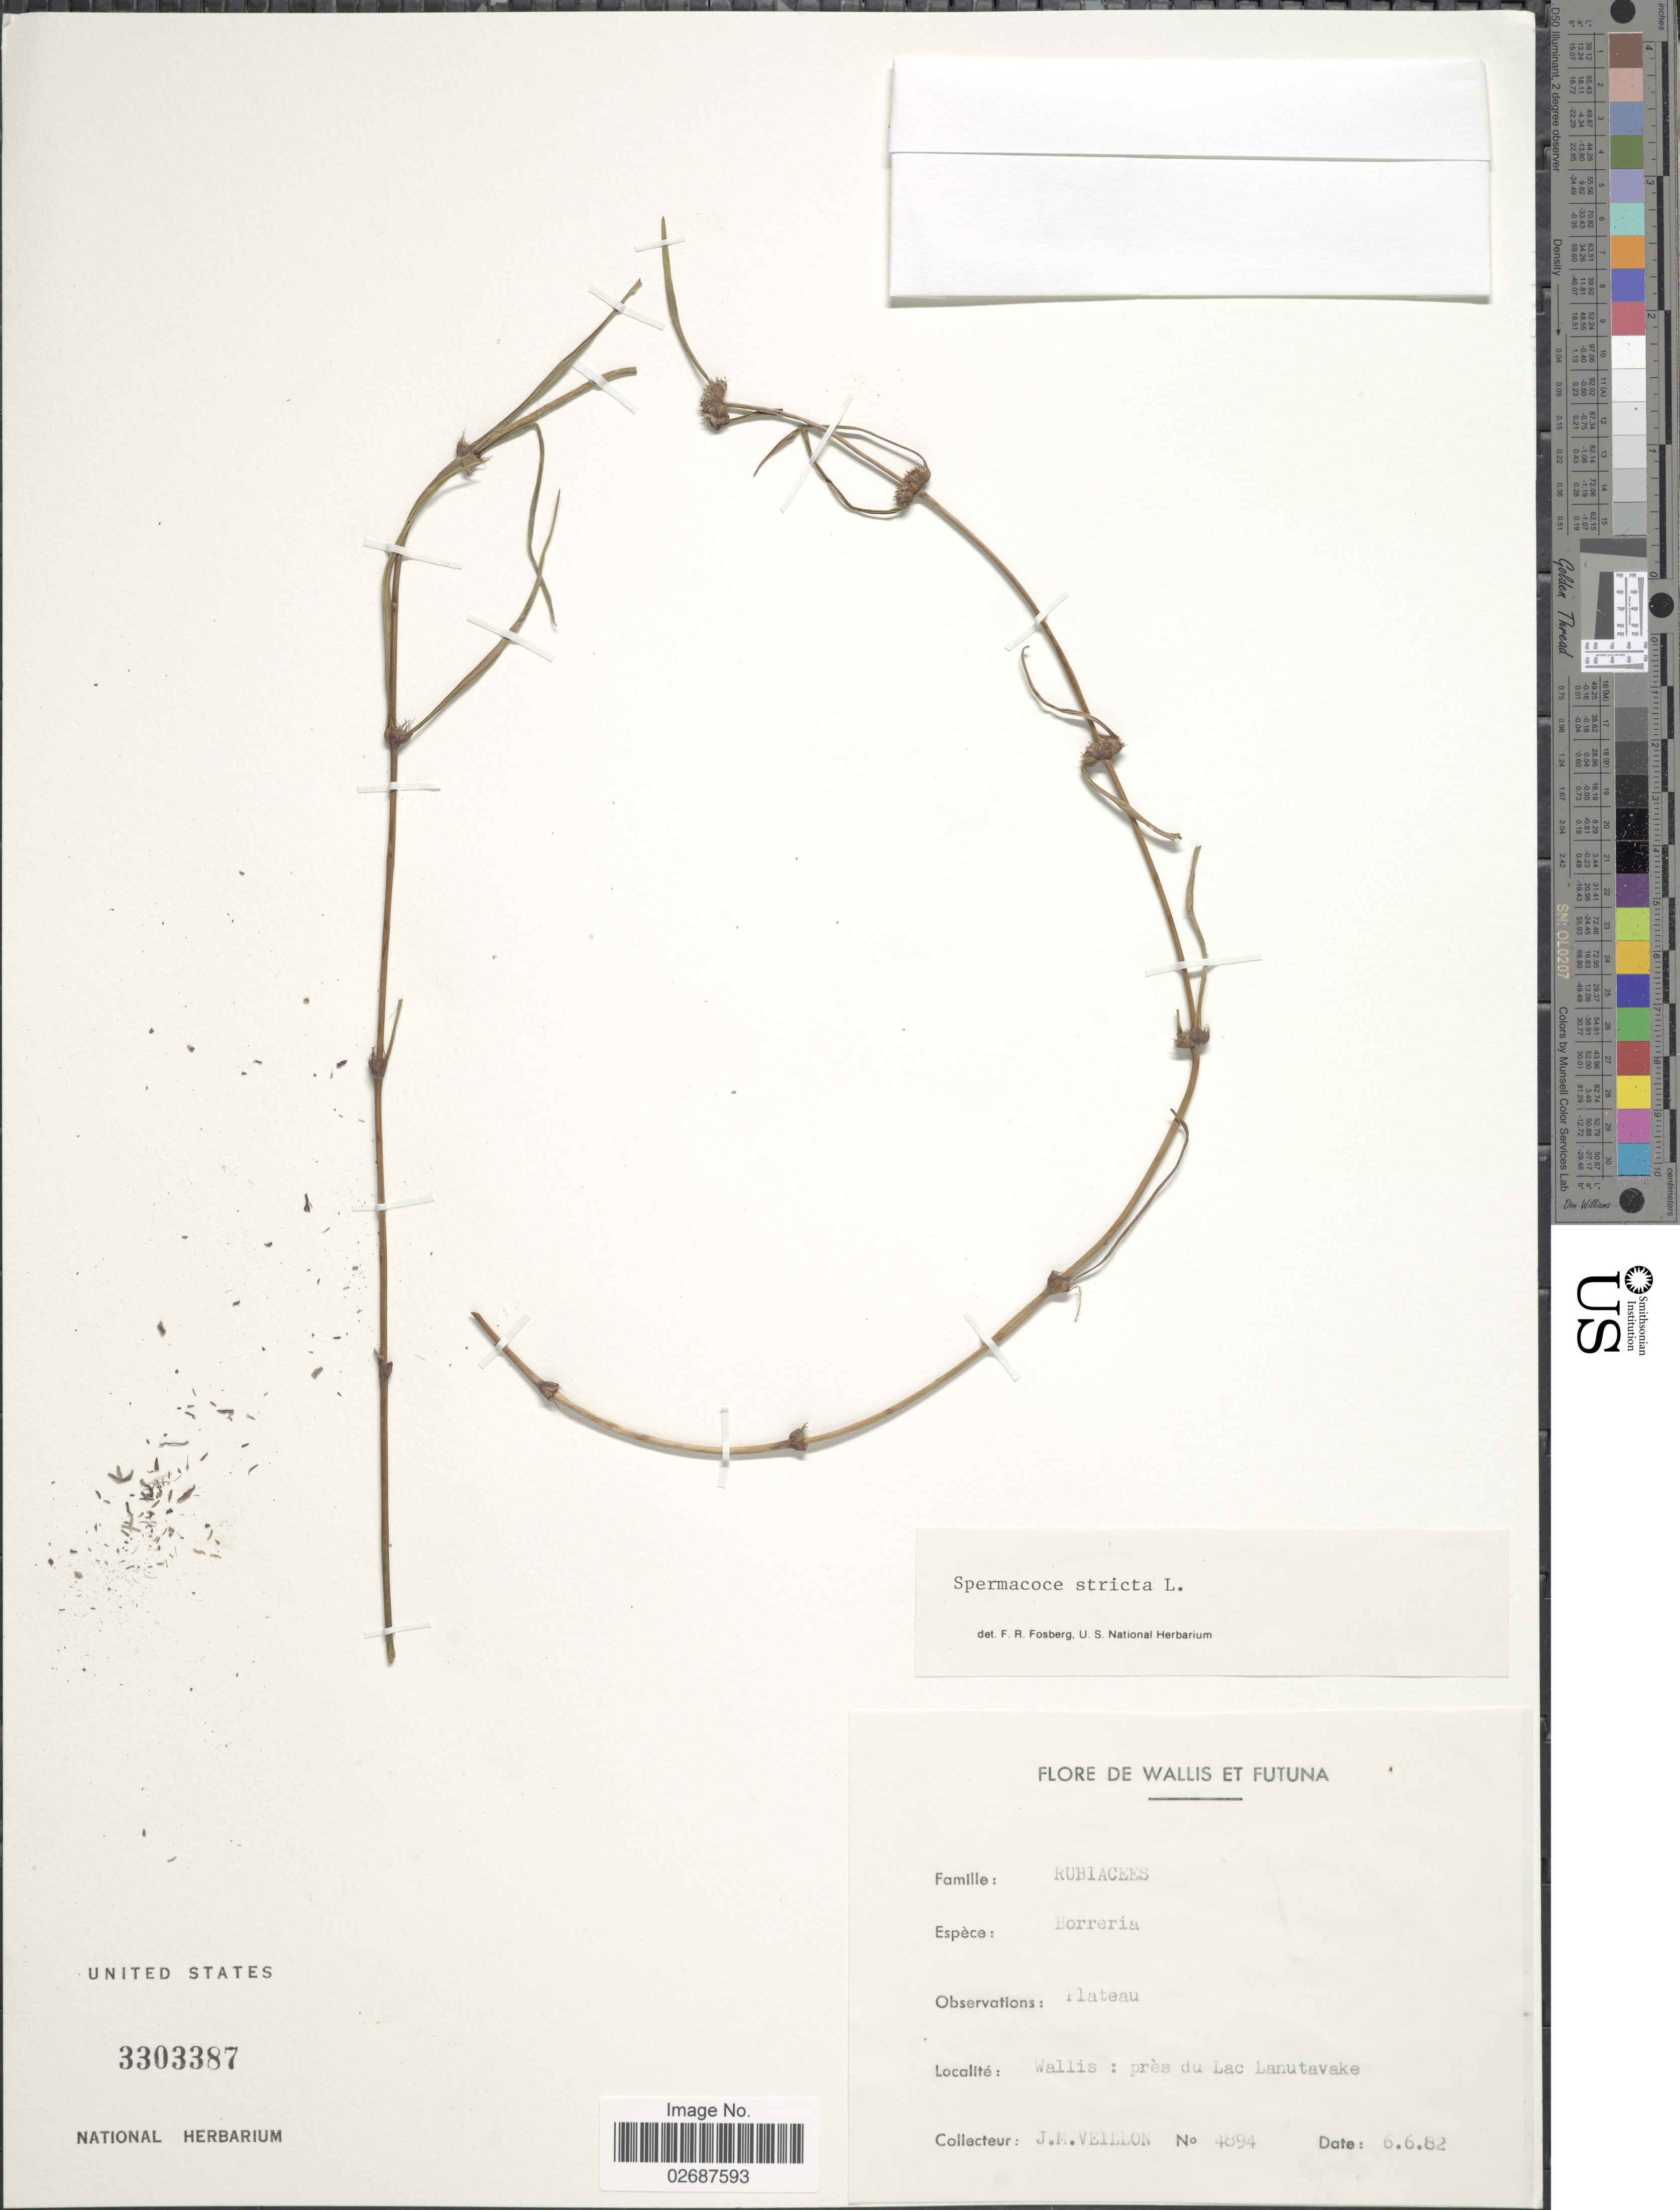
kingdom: Plantae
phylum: Tracheophyta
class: Magnoliopsida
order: Gentianales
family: Rubiaceae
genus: Borreria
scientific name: Borreria stricta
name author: (L. f.) G. Mey.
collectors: J. Veillon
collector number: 4894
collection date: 1982-06-06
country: Wallis and Futuna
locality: Plateau, Wallis: pres du Lac Lanutavake.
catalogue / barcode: US 3303387